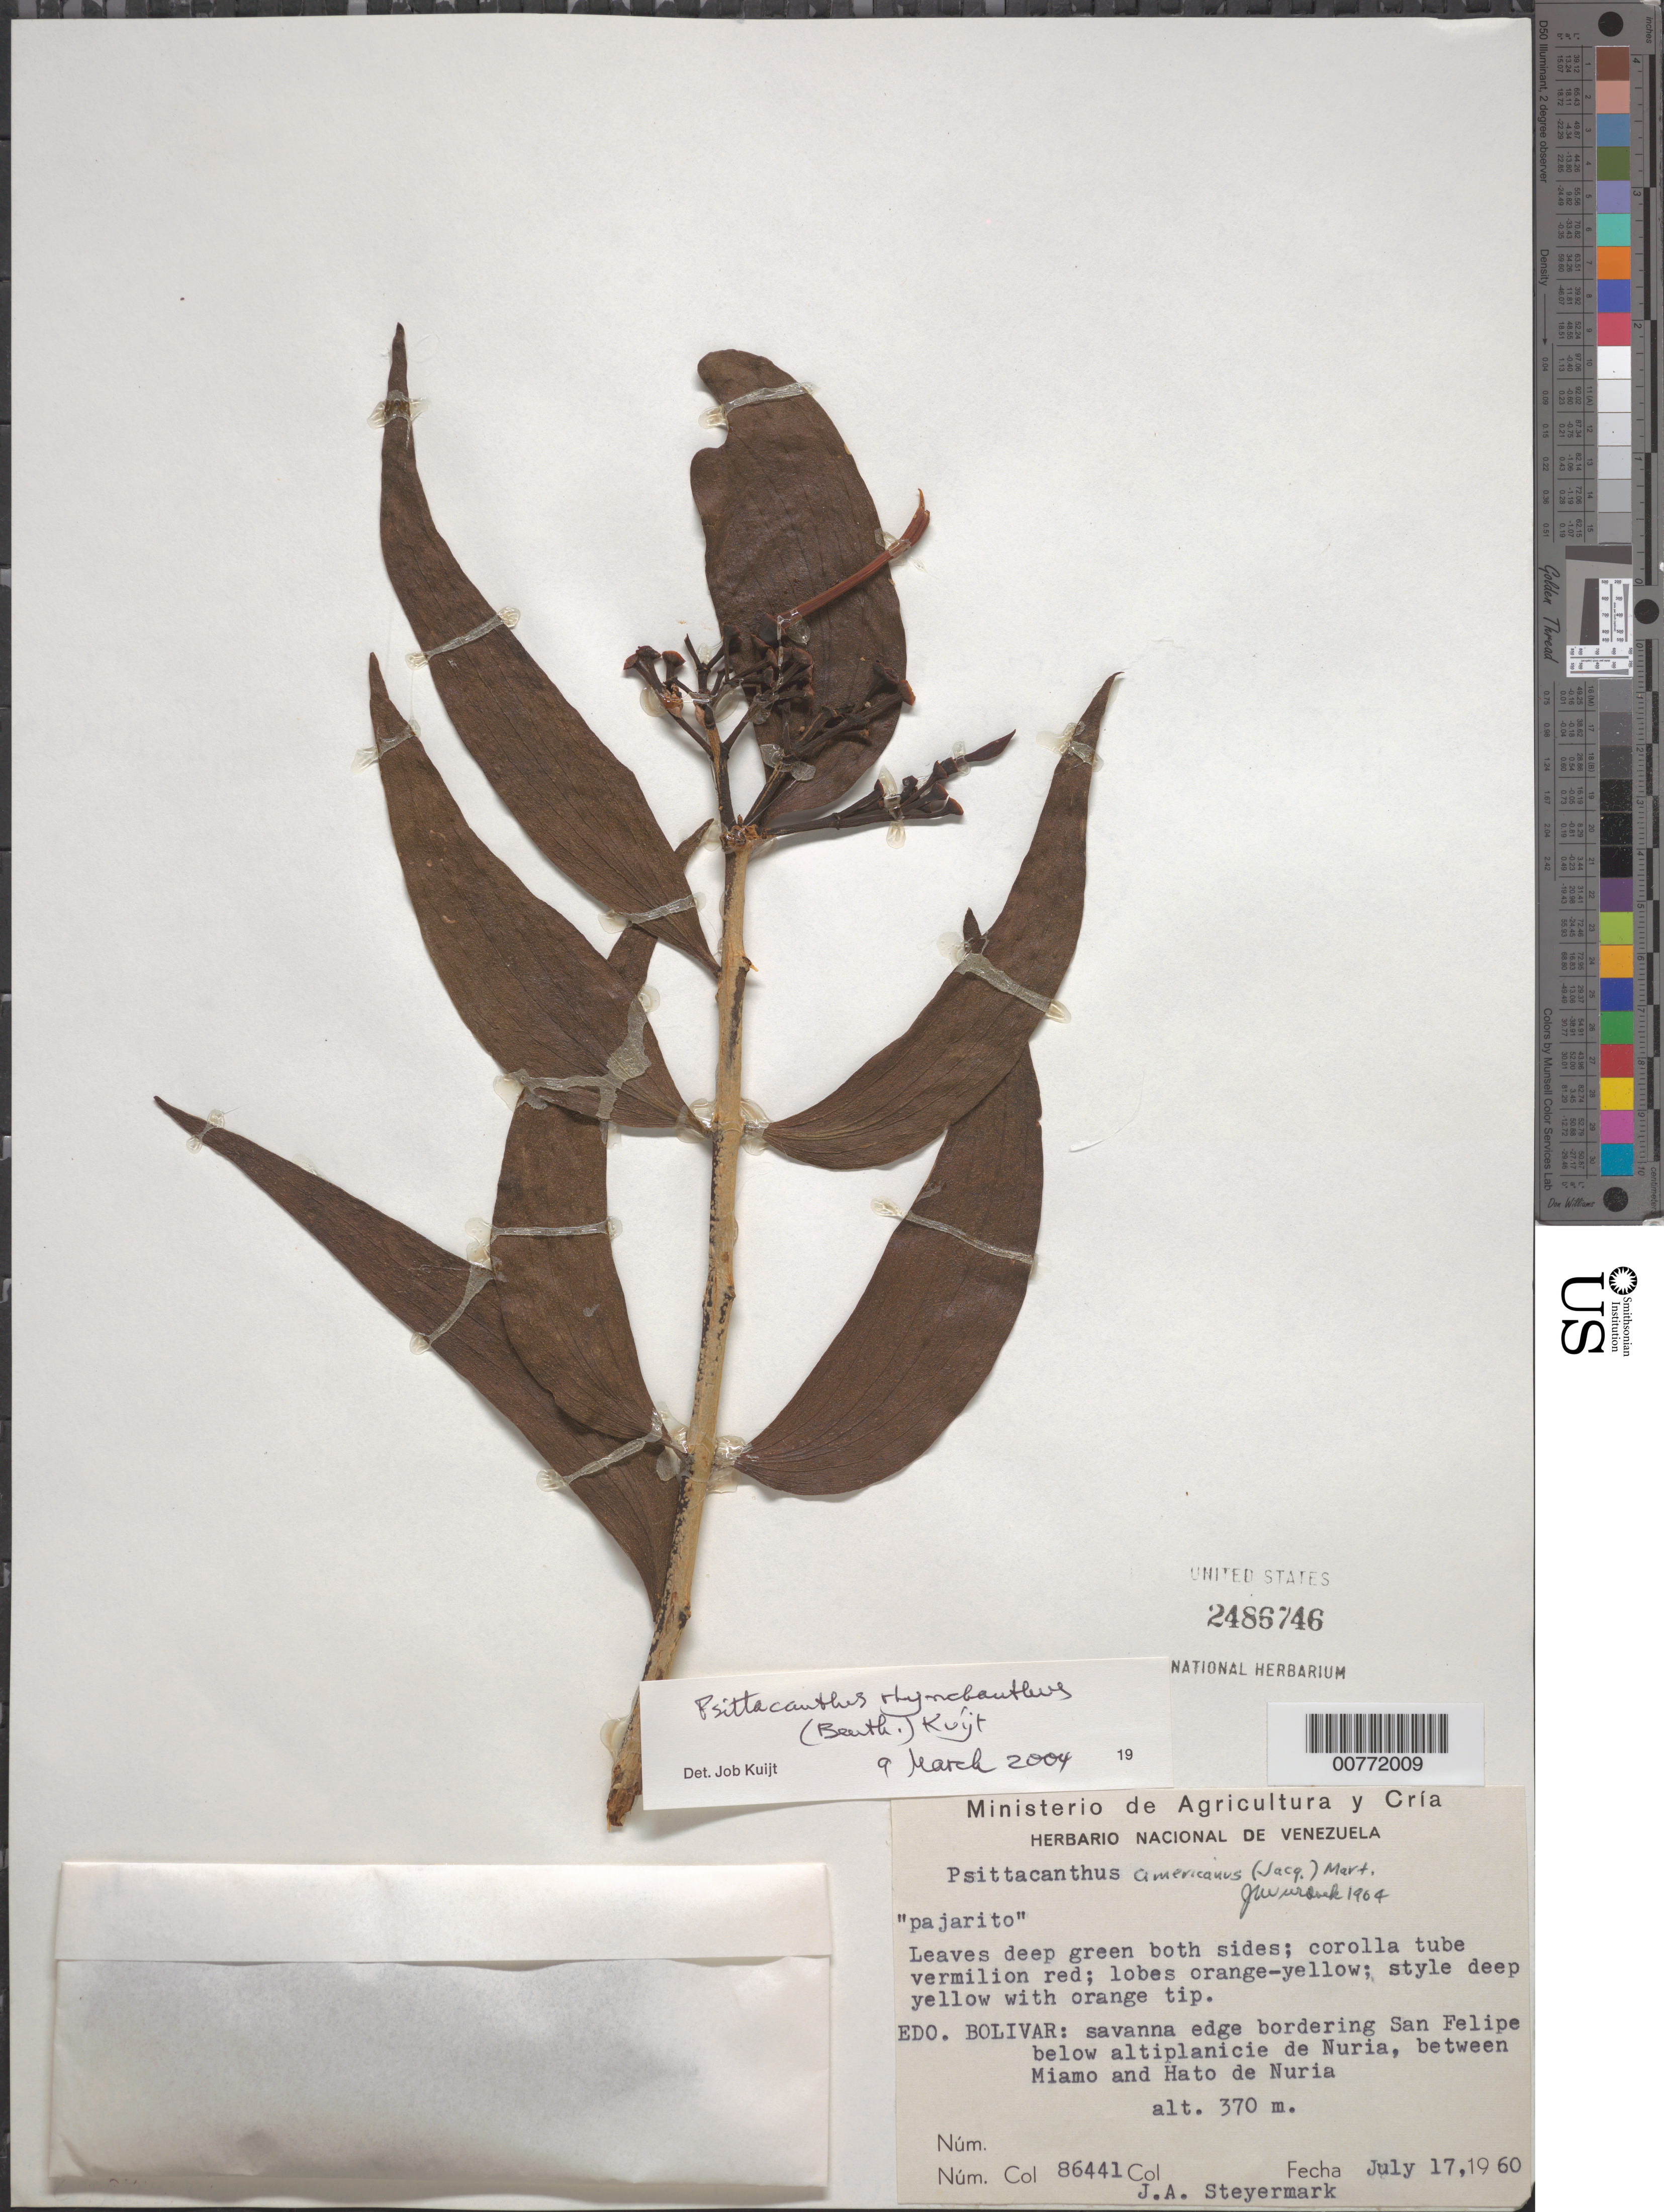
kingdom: Plantae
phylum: Tracheophyta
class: Magnoliopsida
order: Santalales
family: Loranthaceae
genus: Psittacanthus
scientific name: Psittacanthus rhynchanthus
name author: (Benth.) Kuijt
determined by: Kuijt, Job, (CANADA)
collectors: J. Steyermark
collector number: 86441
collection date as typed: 17-Jul-60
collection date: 1960-07-17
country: Venezuela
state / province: Bolívar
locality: Altiplanicie de Nuria; San Felipe, between Miamo and Hato de Nuria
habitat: Savanna edge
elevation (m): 370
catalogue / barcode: US 2486746